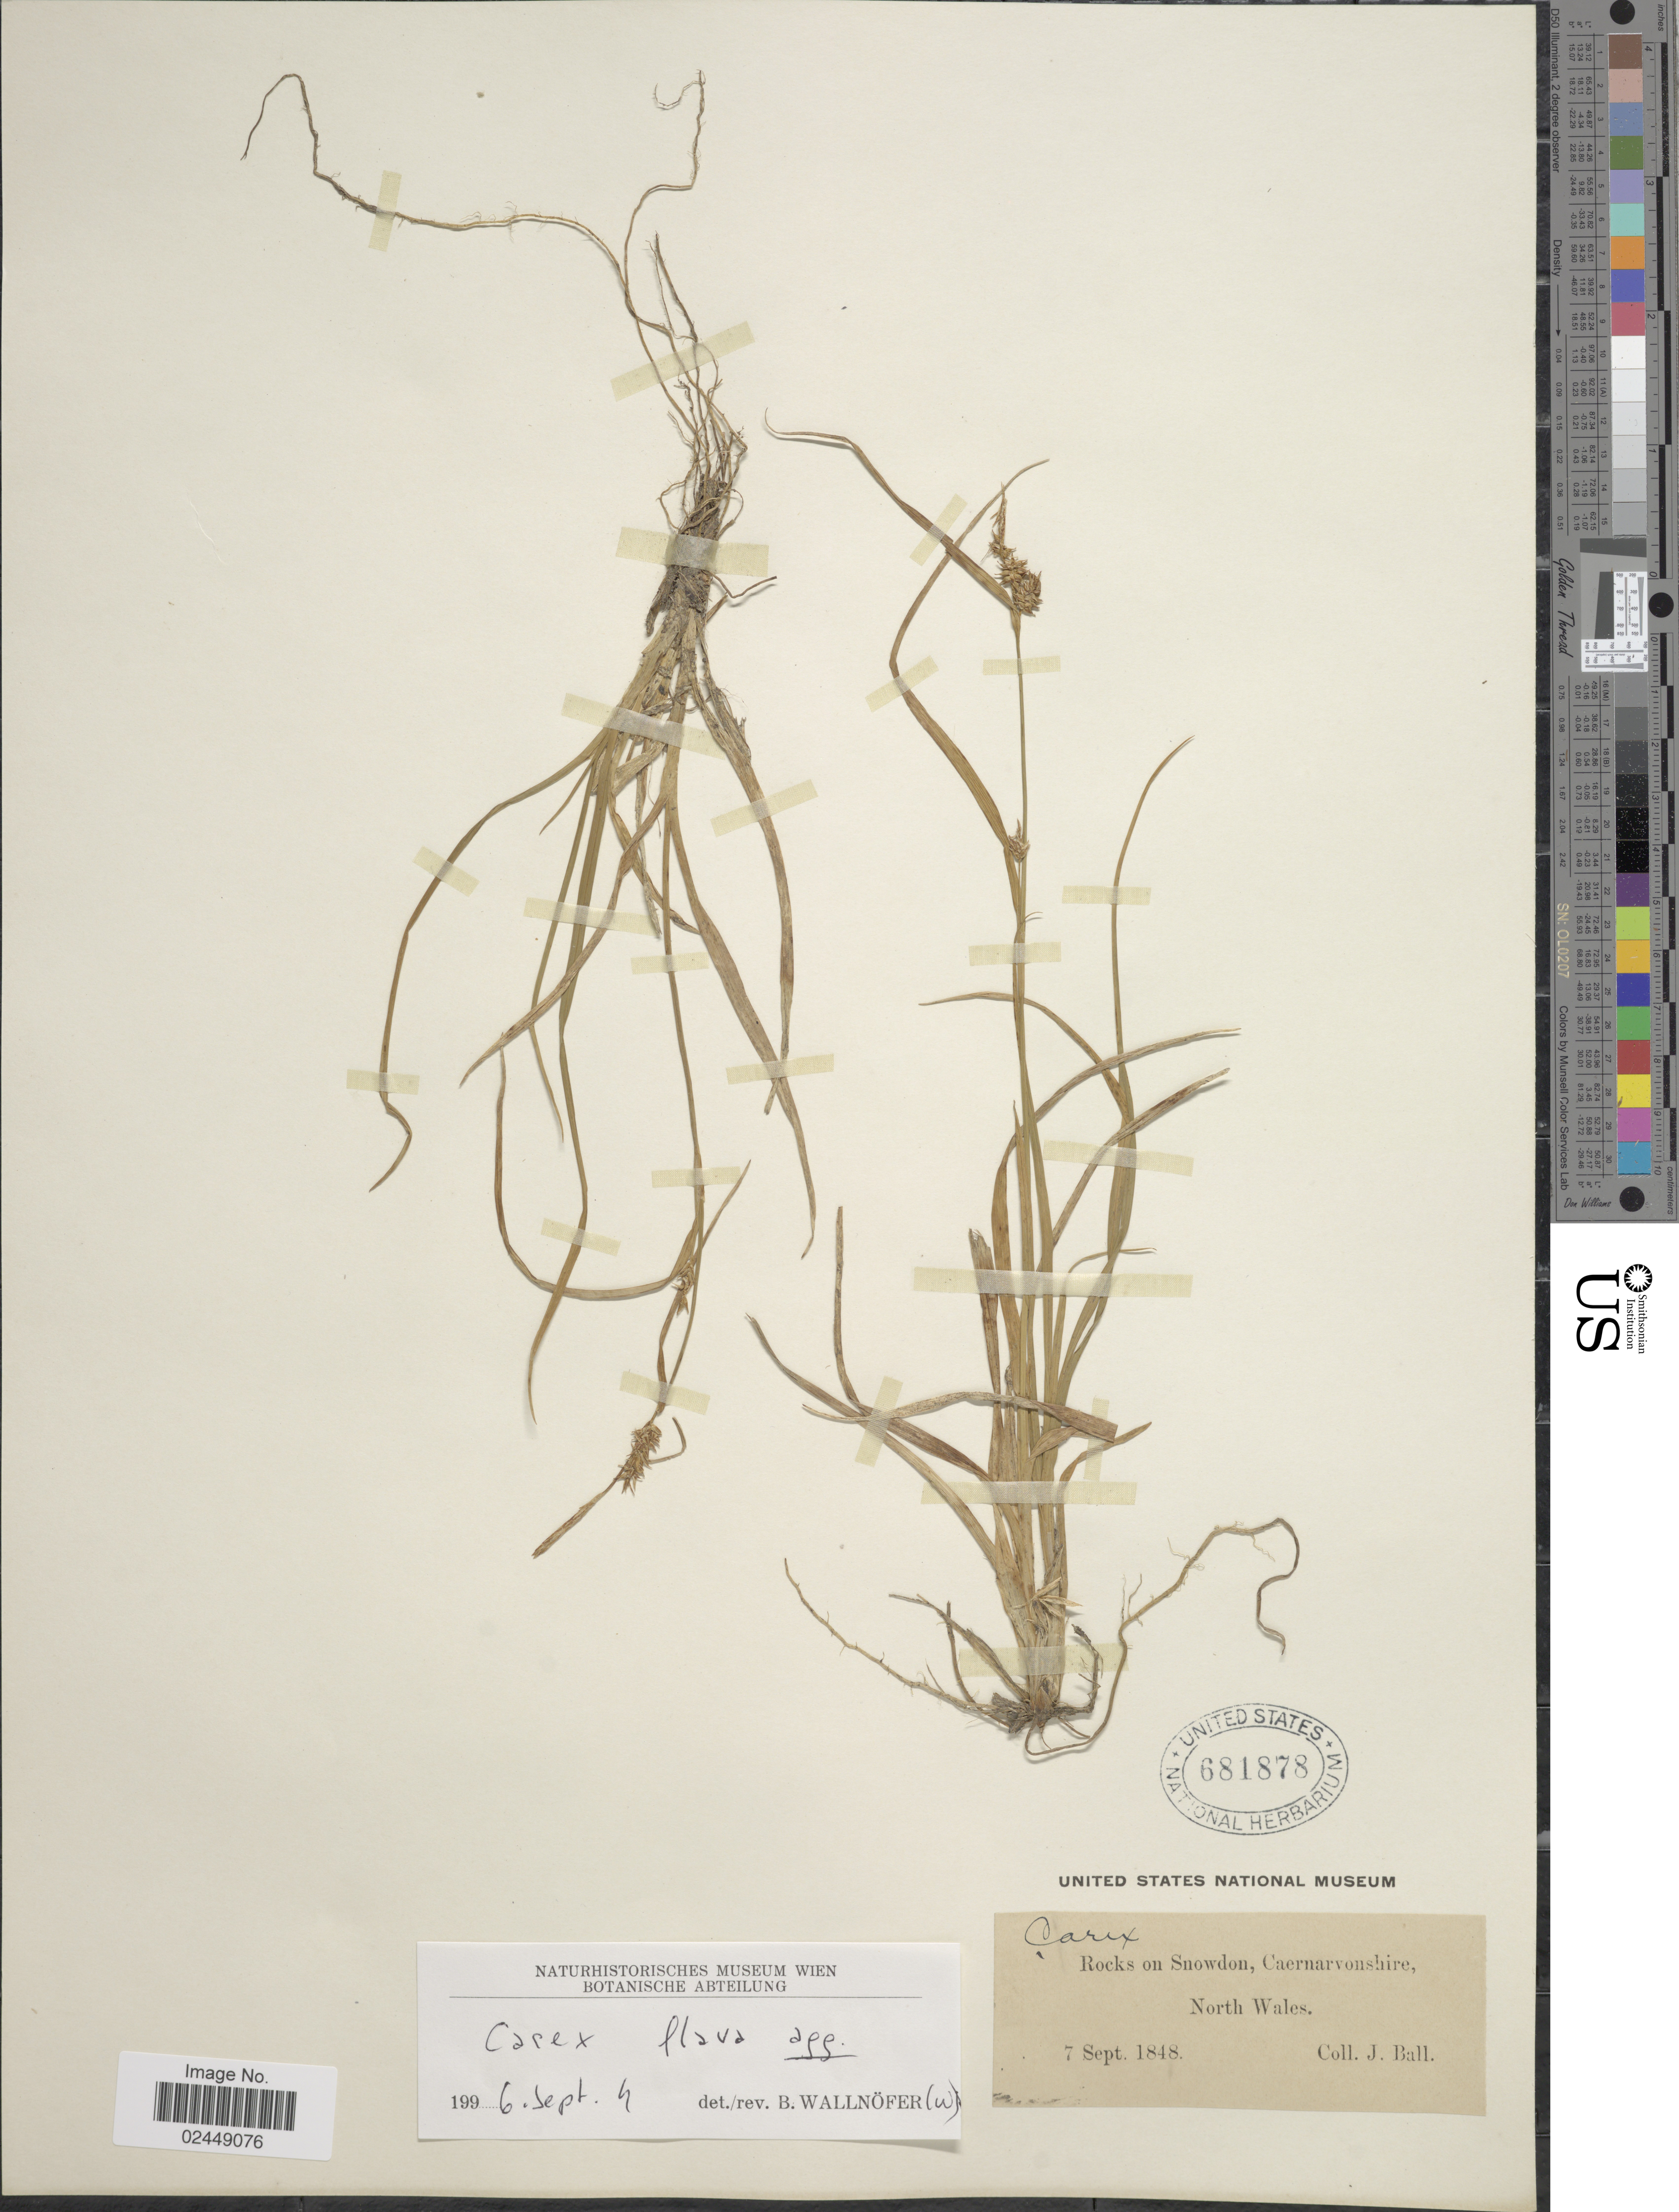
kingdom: Plantae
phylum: Tracheophyta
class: Liliopsida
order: Poales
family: Cyperaceae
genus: Carex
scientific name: Carex flava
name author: L.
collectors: J. Ball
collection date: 1848-09-07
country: United Kingdom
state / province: Wales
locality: Rocks on Snowdon, Caernarvonshire, North Wales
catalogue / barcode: US 681878